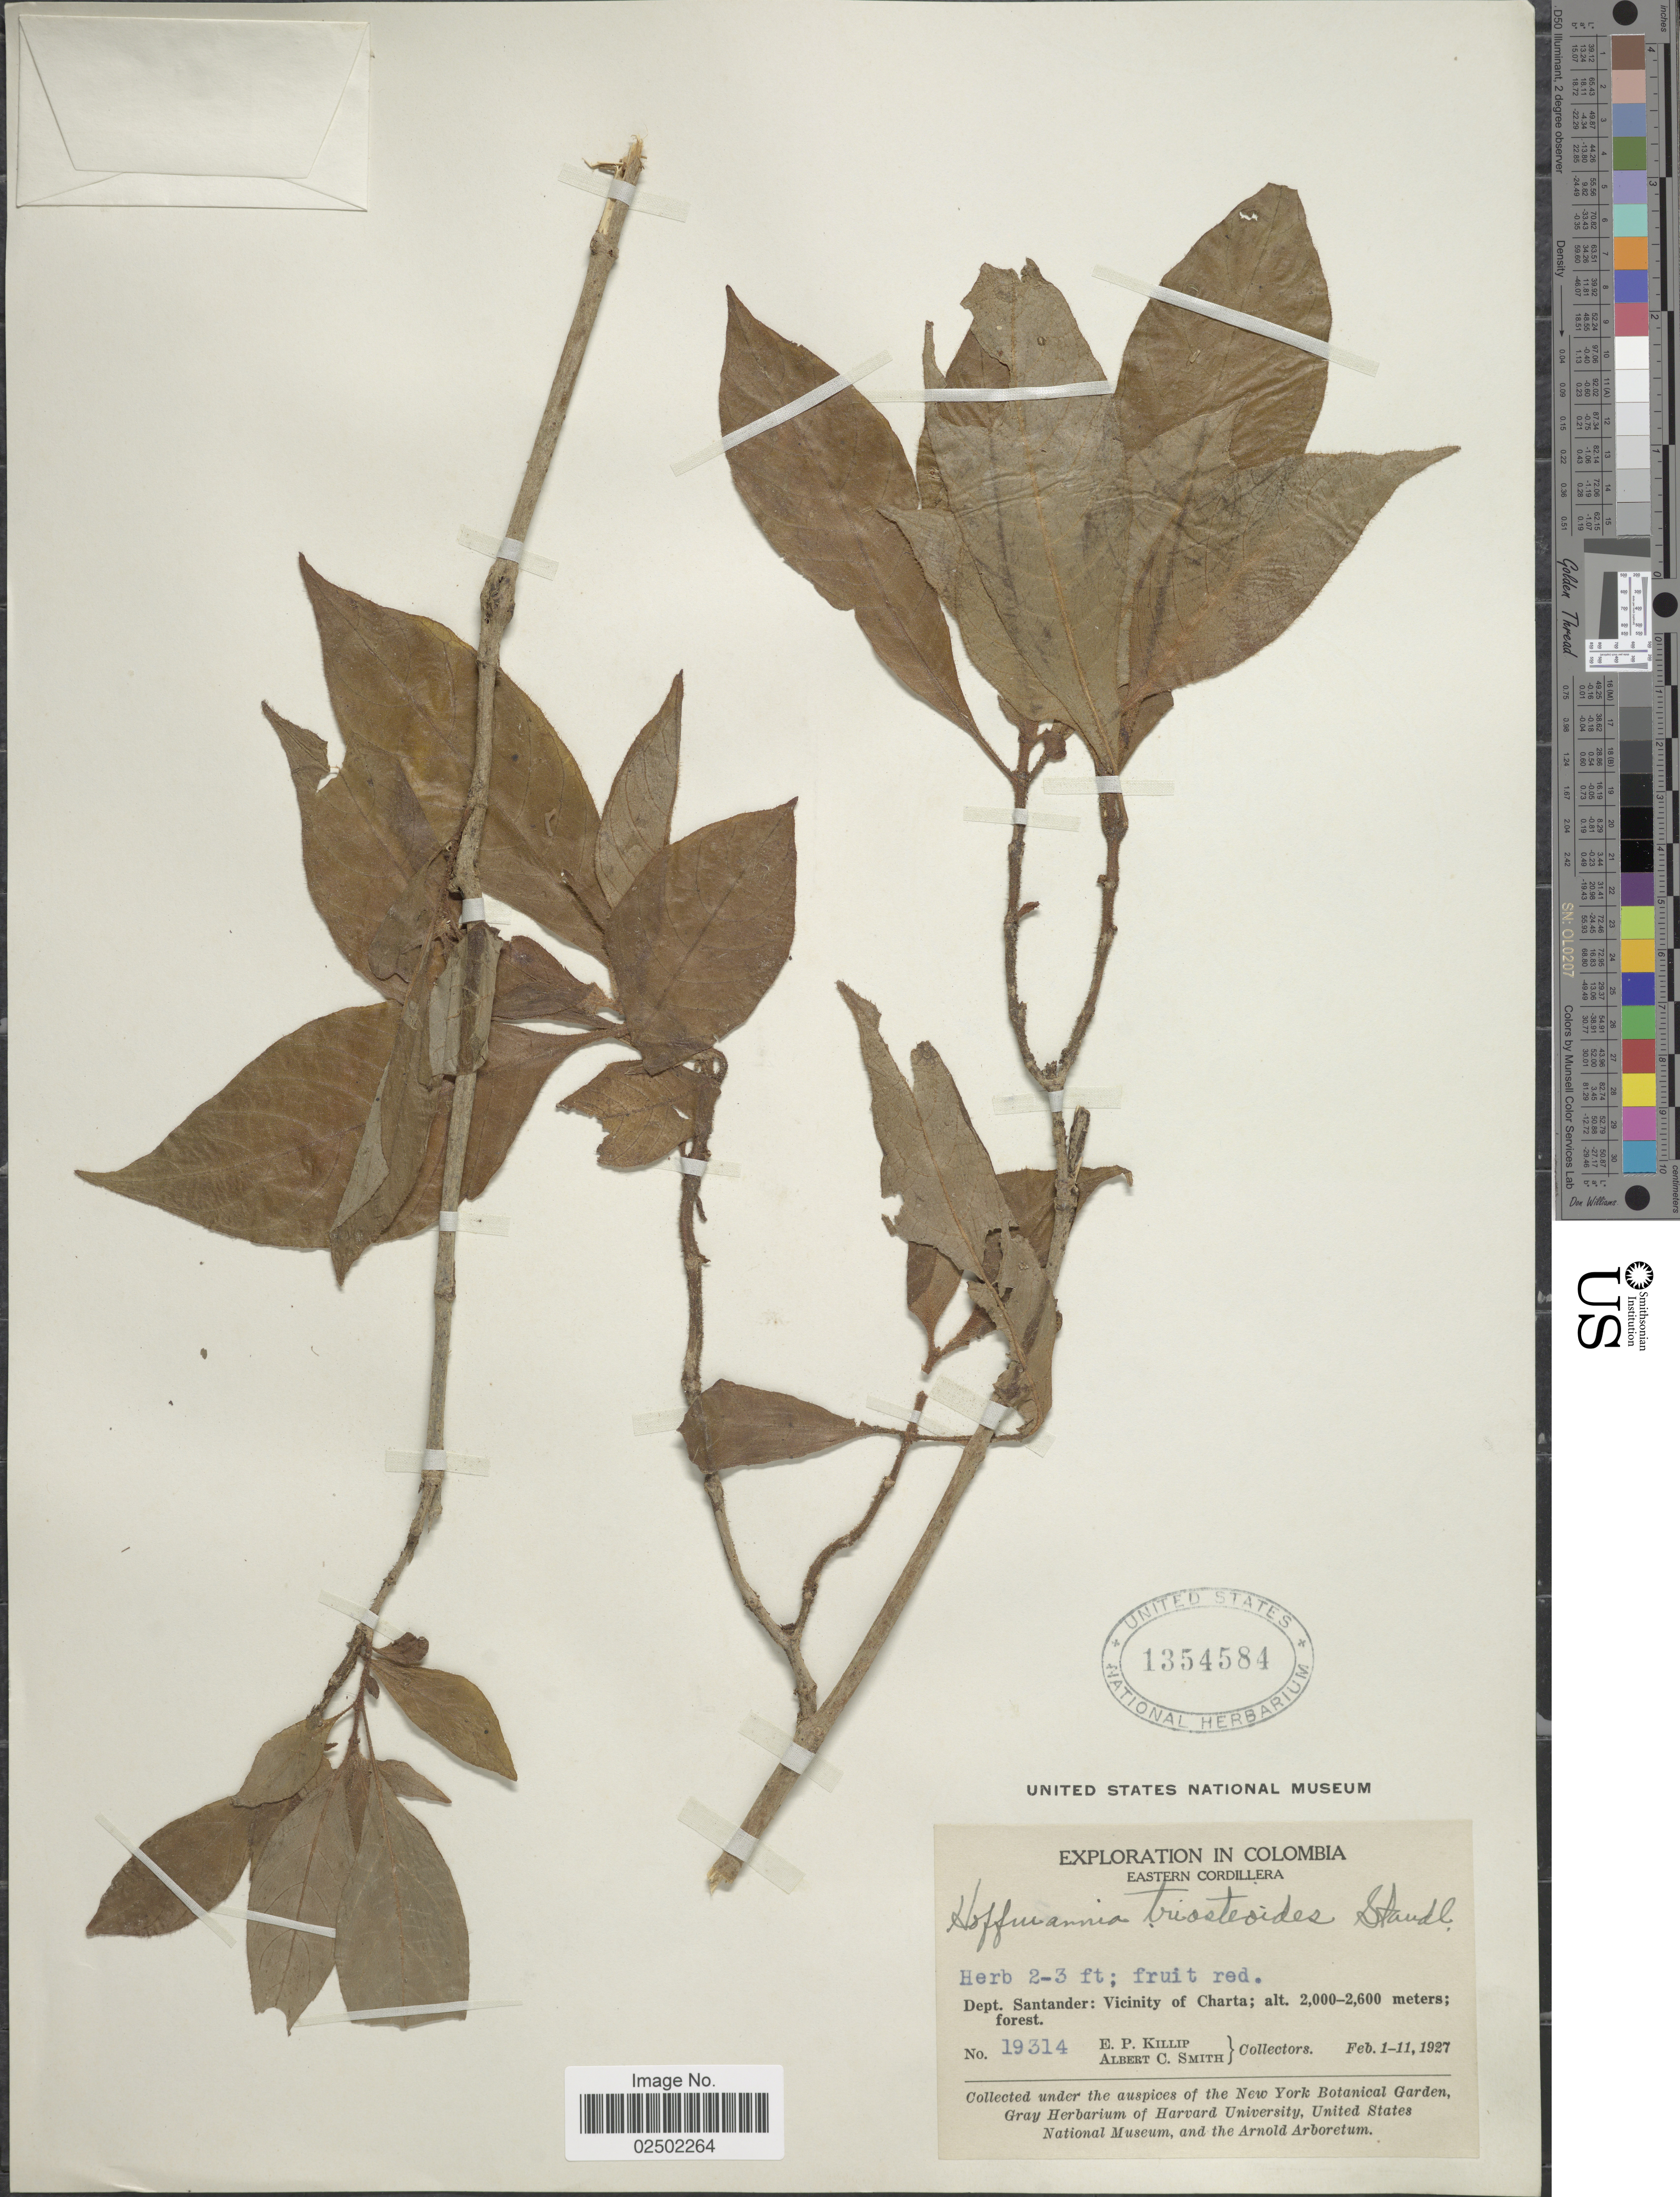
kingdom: Plantae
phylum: Tracheophyta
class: Magnoliopsida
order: Gentianales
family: Rubiaceae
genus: Hoffmannia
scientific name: Hoffmannia triosteoides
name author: Standl.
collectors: E. P. Killip & A. C. Smith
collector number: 19314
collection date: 1927-02-01/1927-02-11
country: Colombia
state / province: Santander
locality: Eastern Cordillera, Dept. Santander: Vicinity of Charta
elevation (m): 2000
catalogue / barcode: US 1354584